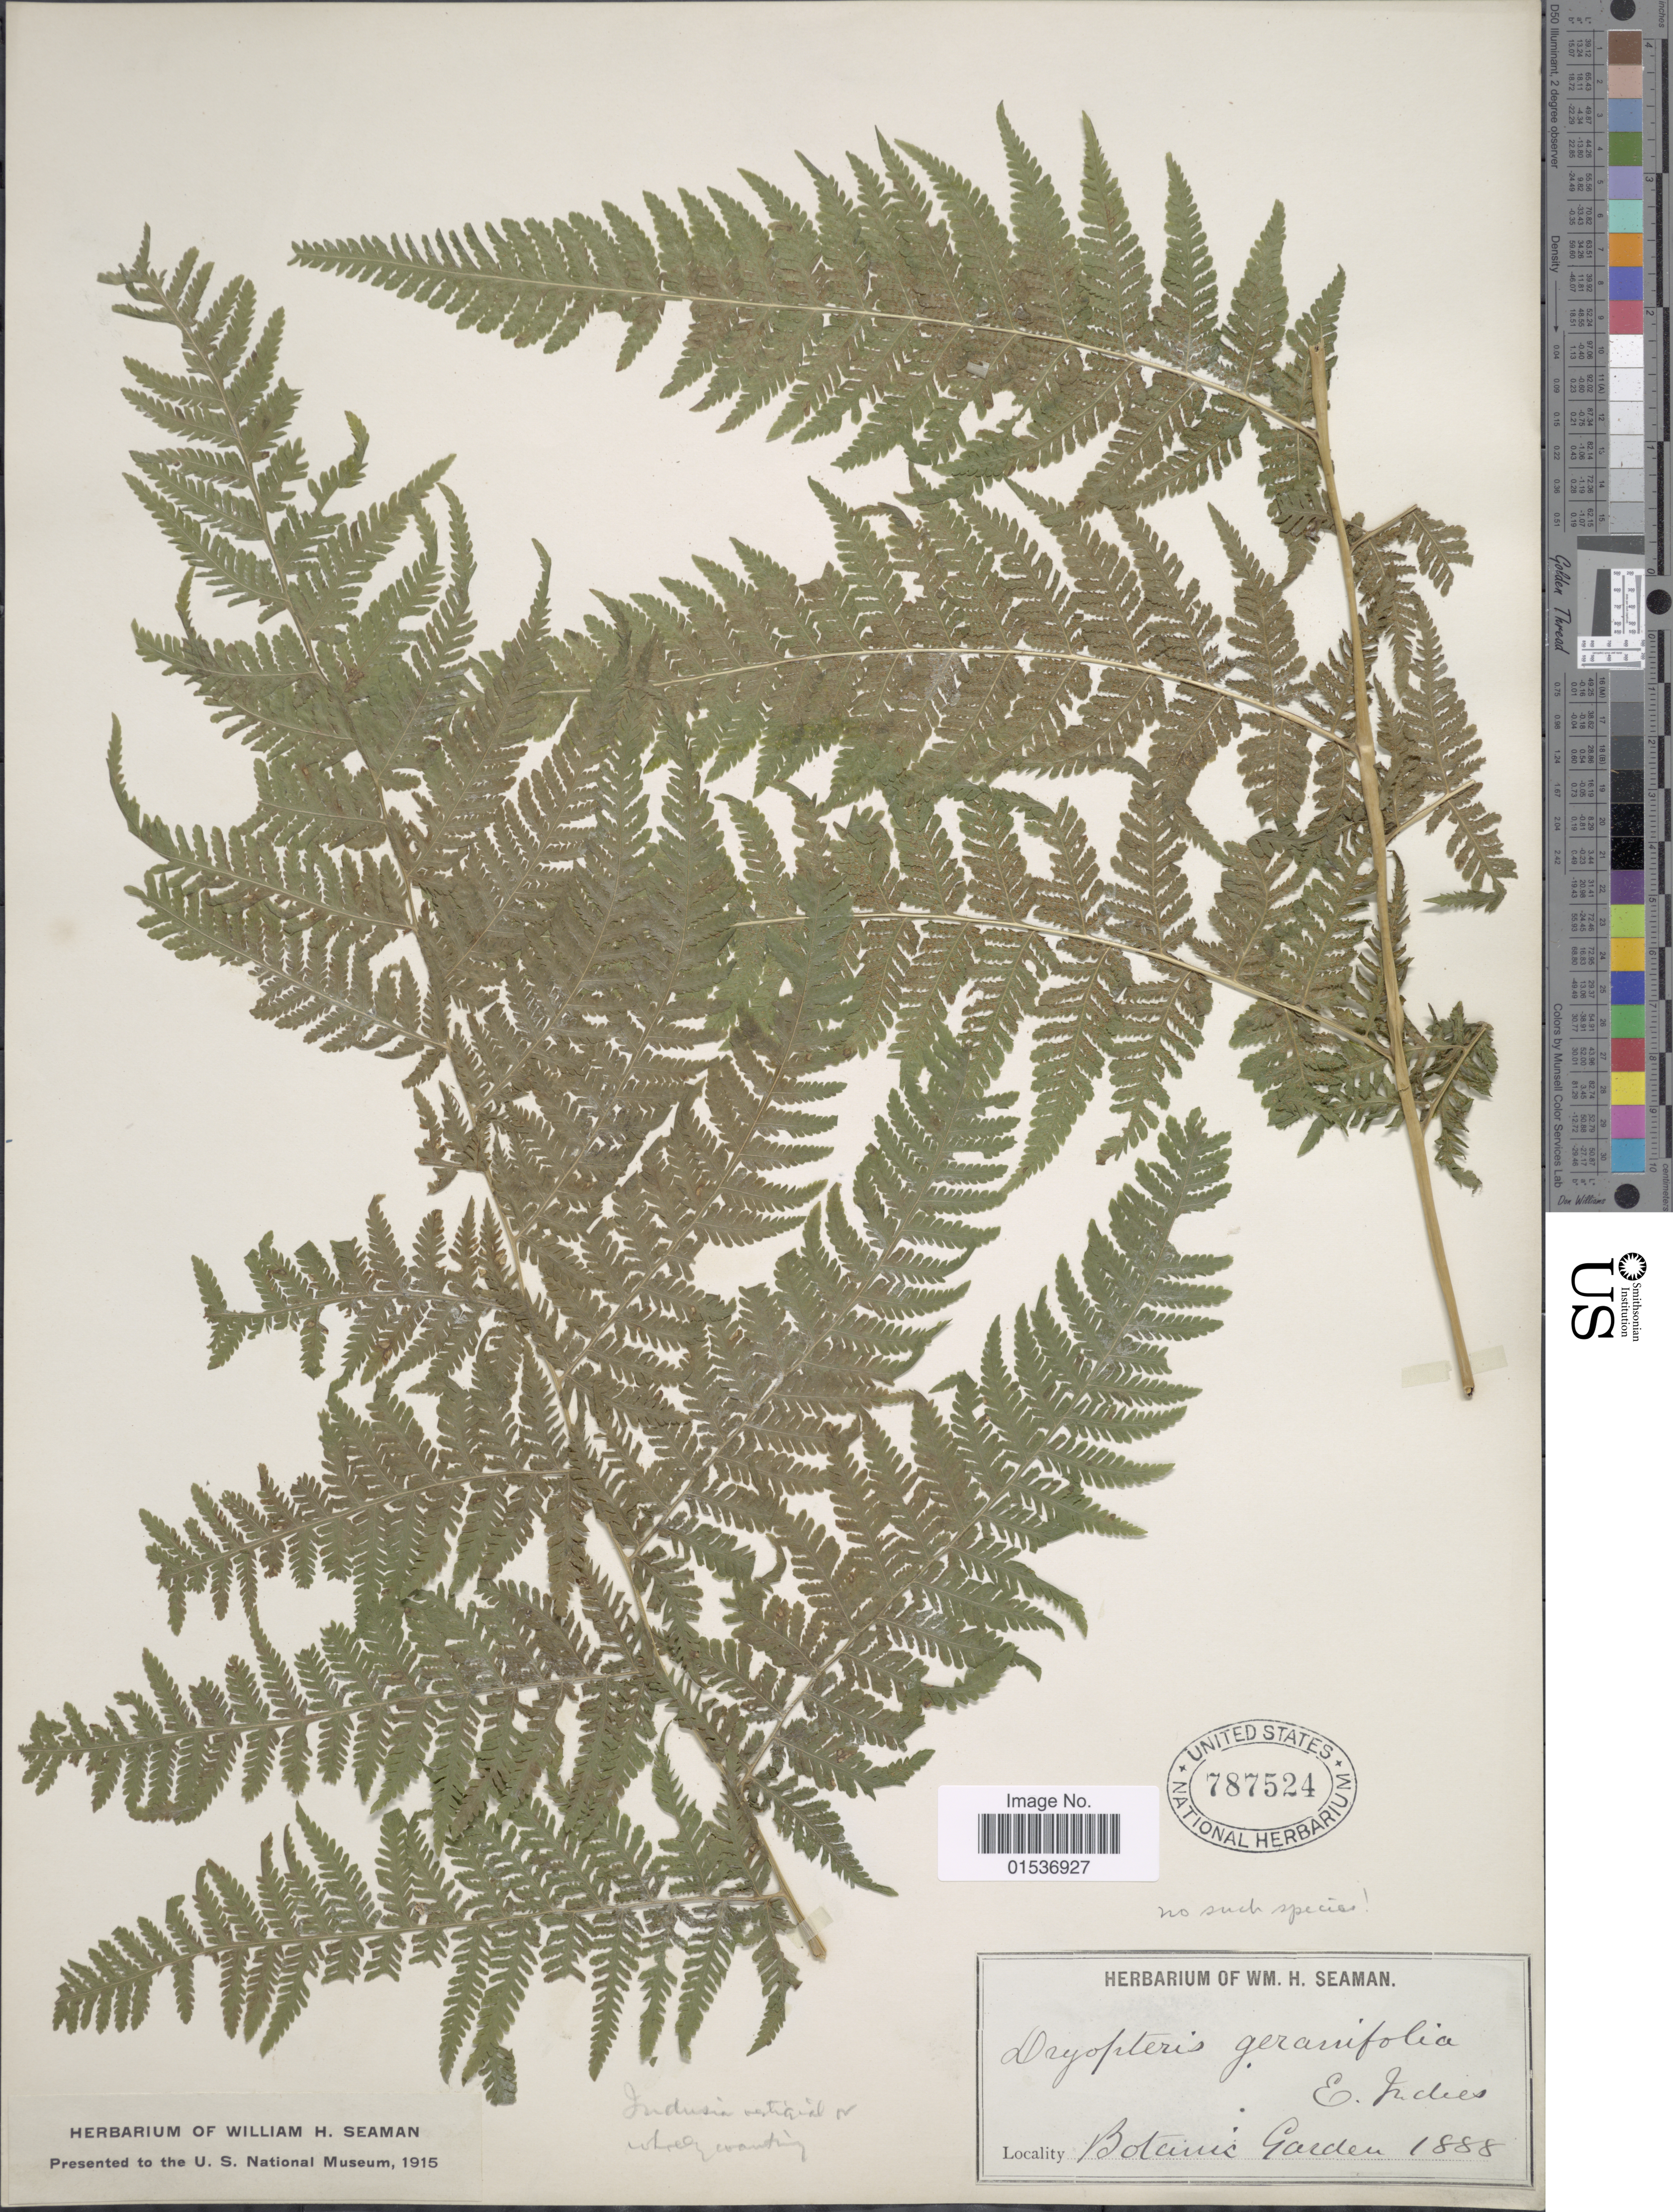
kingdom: Plantae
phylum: Tracheophyta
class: Polypodiopsida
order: Polypodiales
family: Thelypteridaceae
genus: Thelypteris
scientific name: Thelypteris sp.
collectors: ex herb. Seaman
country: Indonesia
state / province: Java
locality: E. Indies. Botanic Garden.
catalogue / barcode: US 787524